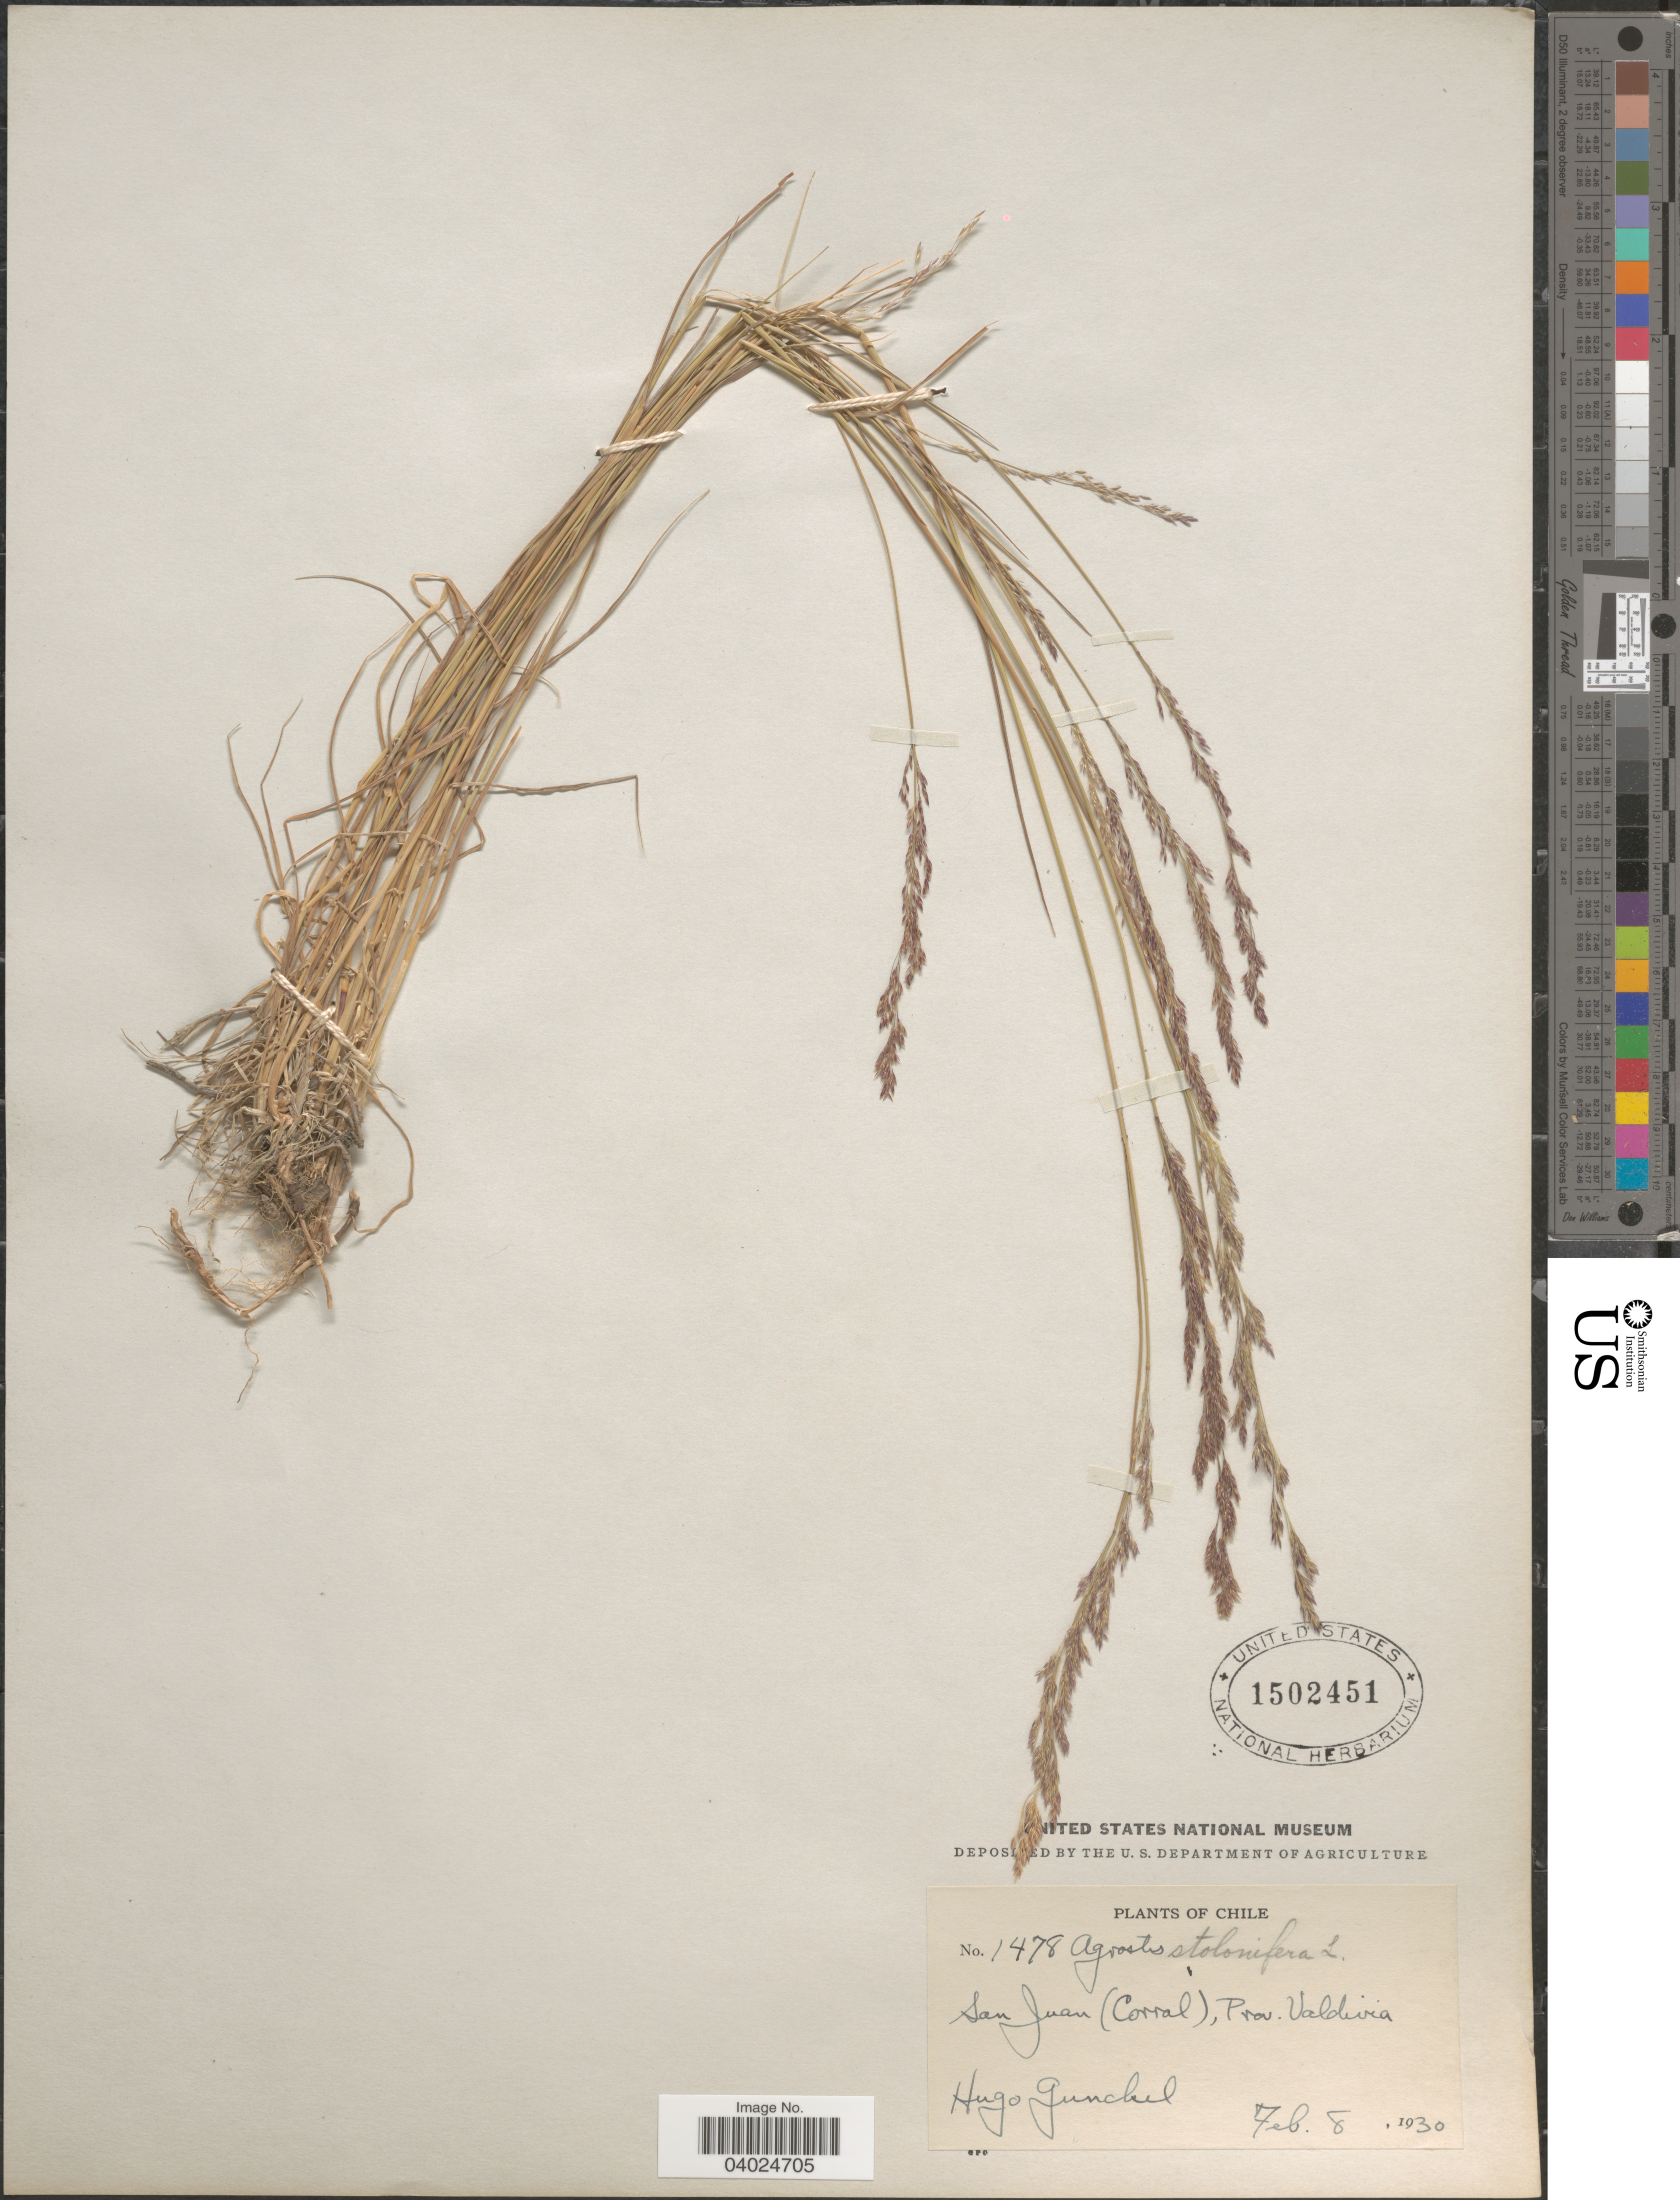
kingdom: Plantae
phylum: Tracheophyta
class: Liliopsida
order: Poales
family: Poaceae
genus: Agrostis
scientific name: Agrostis stolonifera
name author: L.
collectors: H. Gunckel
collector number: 1478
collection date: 1930-02-08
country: Chile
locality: San Juan (Corral), Prov. Valdivia.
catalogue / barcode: US 1502451